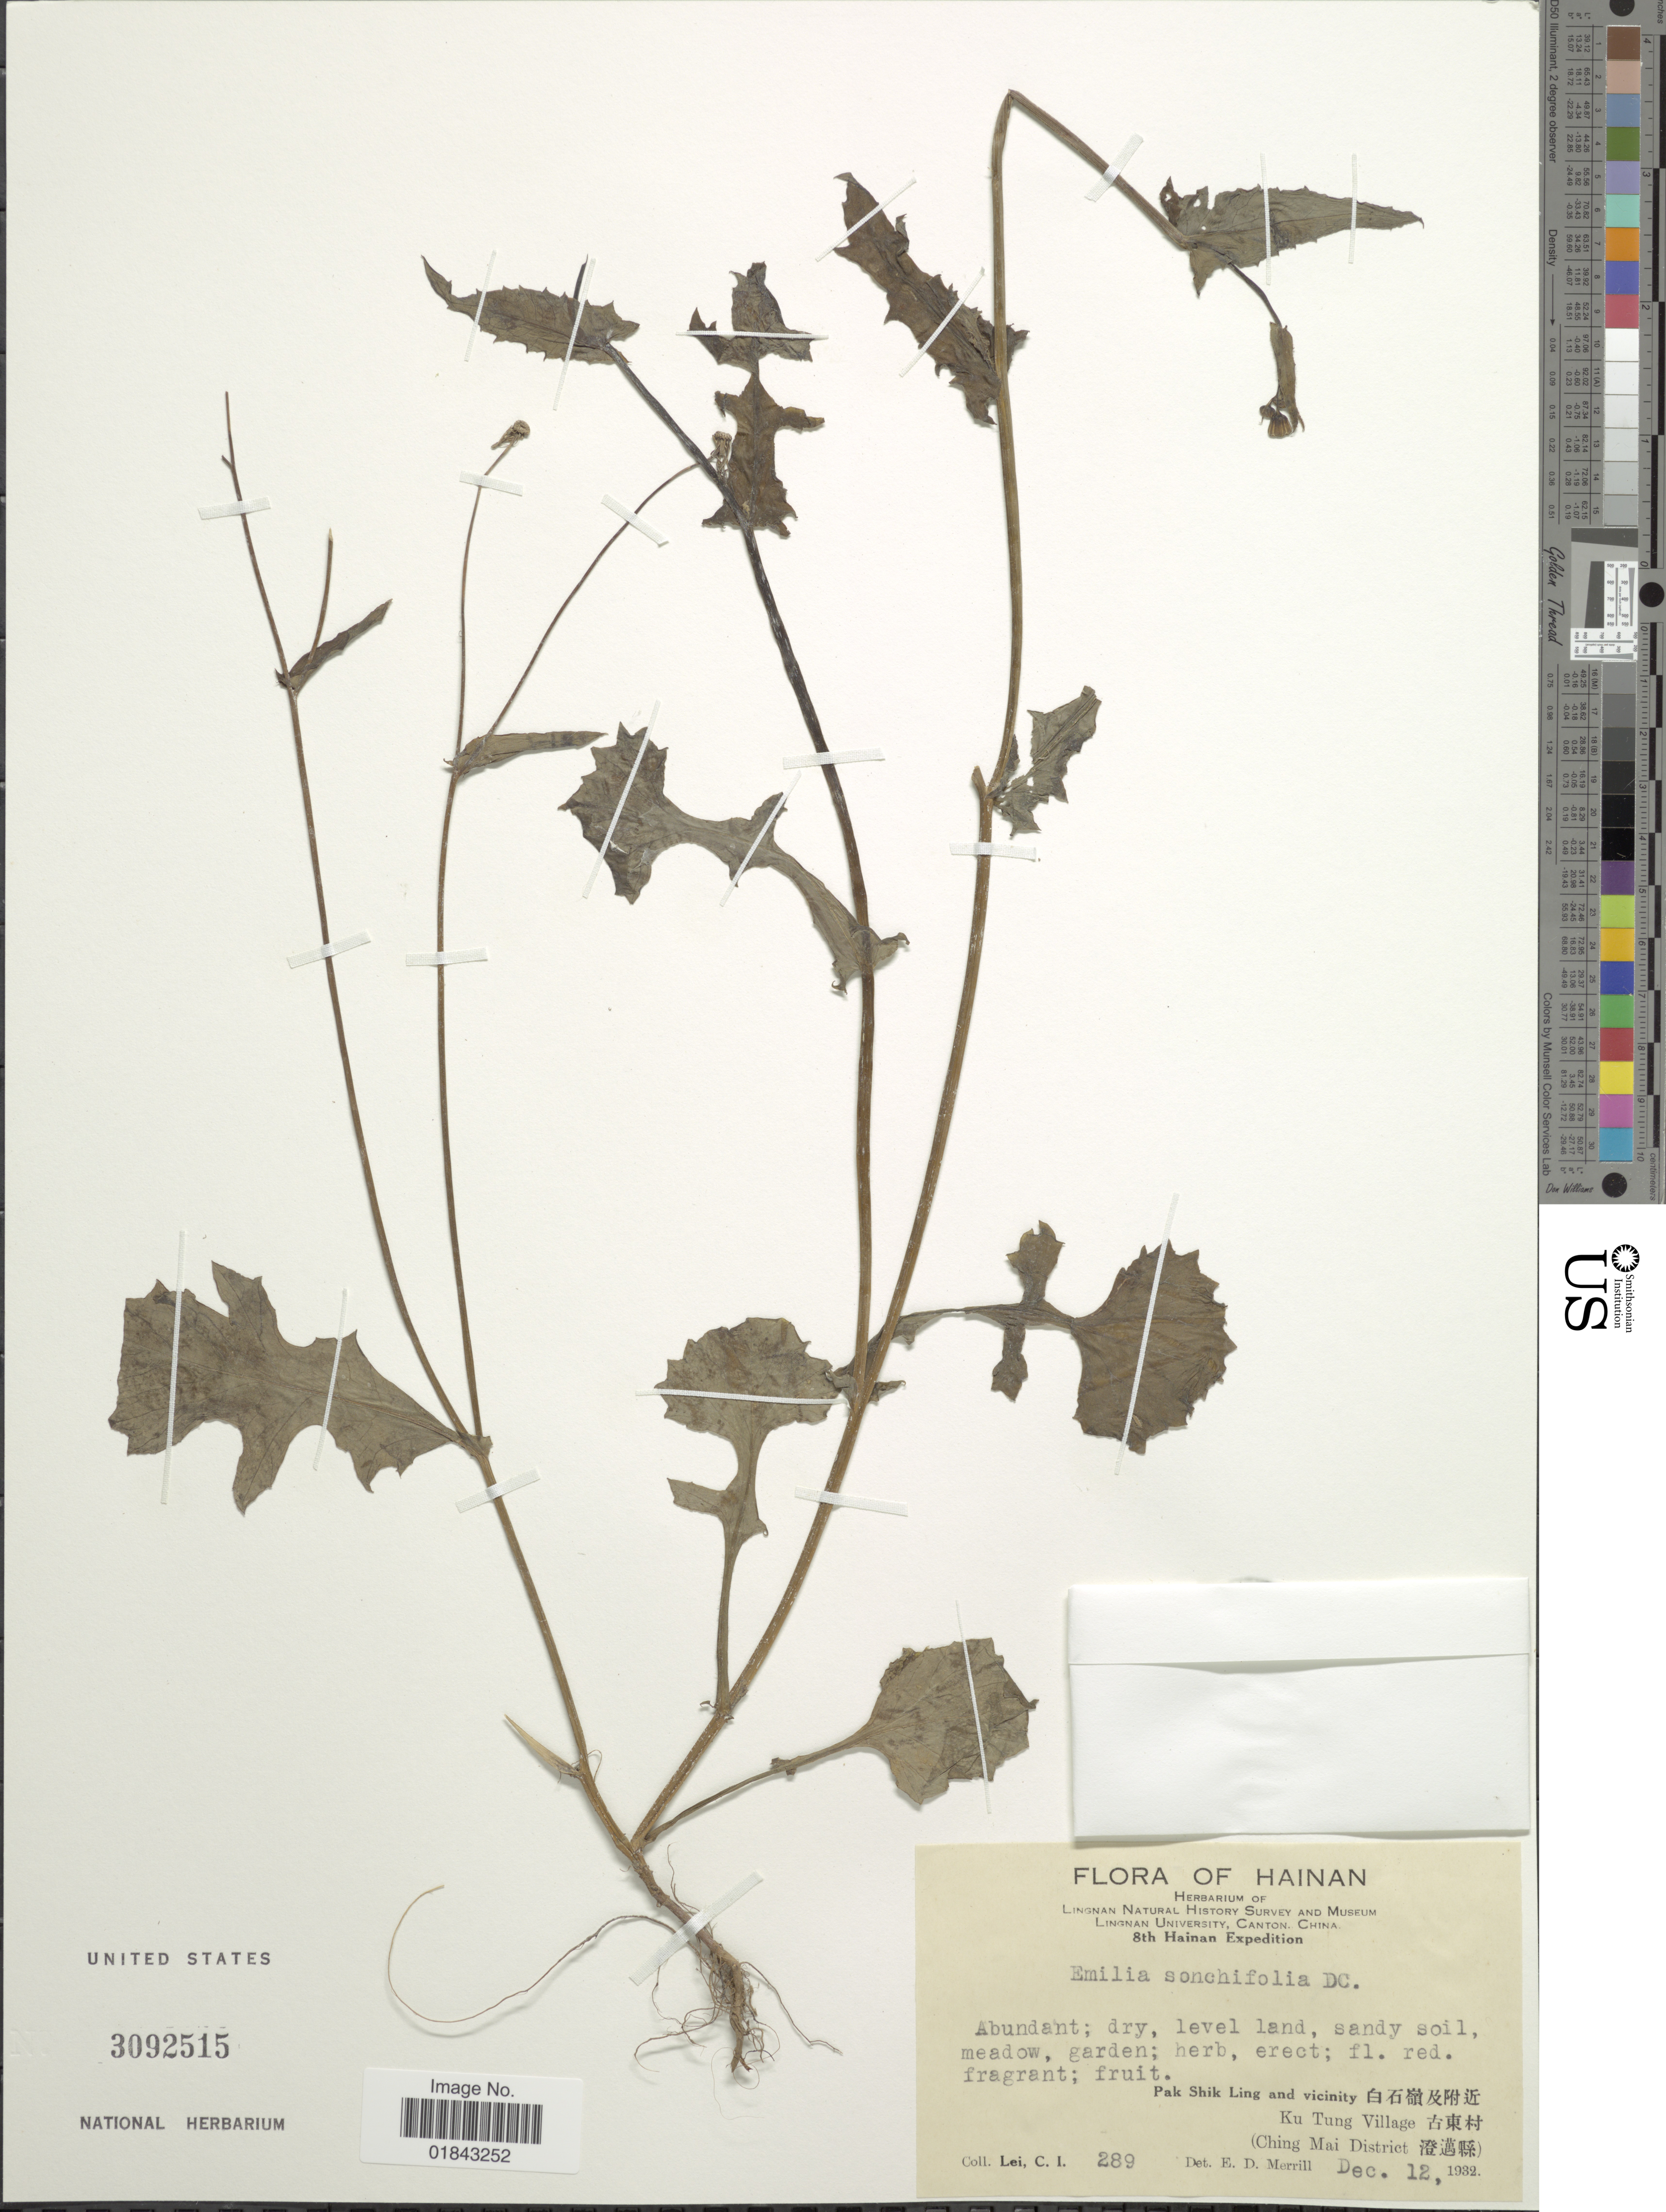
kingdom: Plantae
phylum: Tracheophyta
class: Magnoliopsida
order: Asterales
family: Asteraceae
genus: Emilia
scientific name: Emilia sonchifolia var. sonchifolia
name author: (L.) DC.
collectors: C. I. Lei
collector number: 289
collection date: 1932-12-12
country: China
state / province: Hainan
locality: Pak Shik Ling and vicinity, KuTung Village (Ching Mai District)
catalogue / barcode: US 3092515